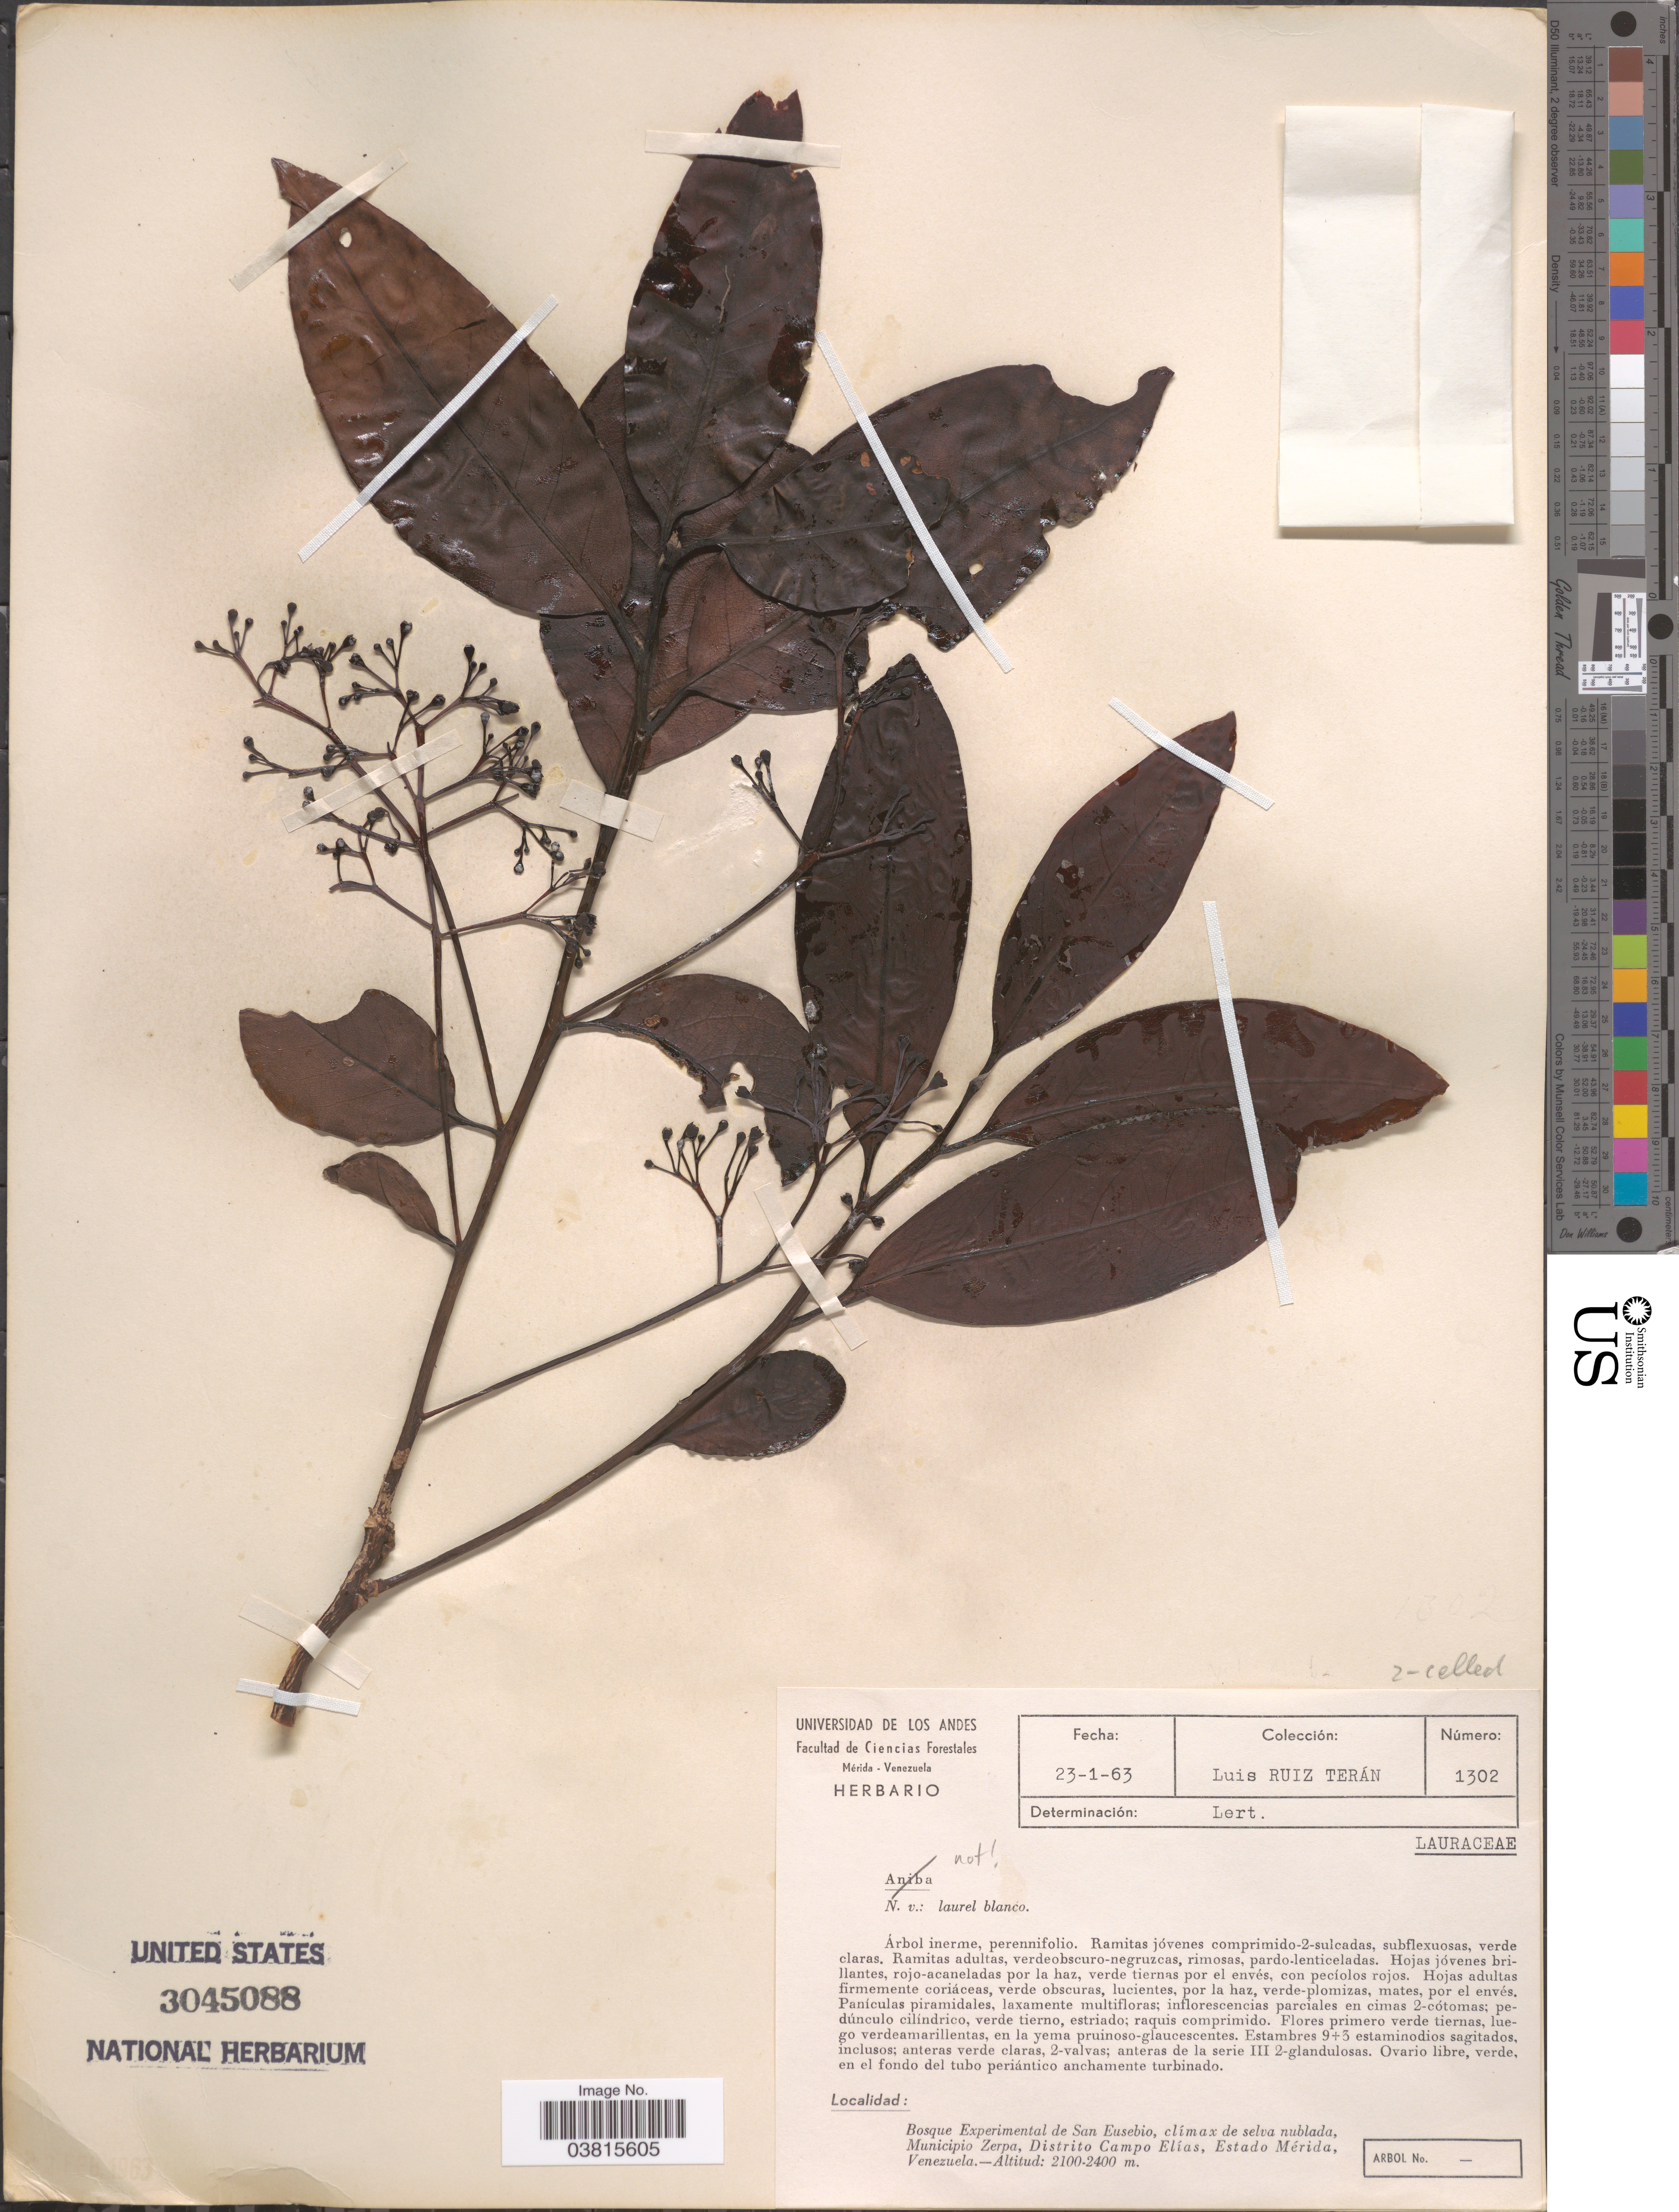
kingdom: Plantae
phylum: Tracheophyta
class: Magnoliopsida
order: Laurales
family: Lauraceae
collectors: L. E. Ruíz-Terán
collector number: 1302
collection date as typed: Transcribed d/m/y: 23/1/63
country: Venezuela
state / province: Merida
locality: Bosque Experimental de San Eusebio, clímax de selva nublada, Municipio Zerpa, Distrito Camp Elías.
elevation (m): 2100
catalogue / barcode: US 3045088